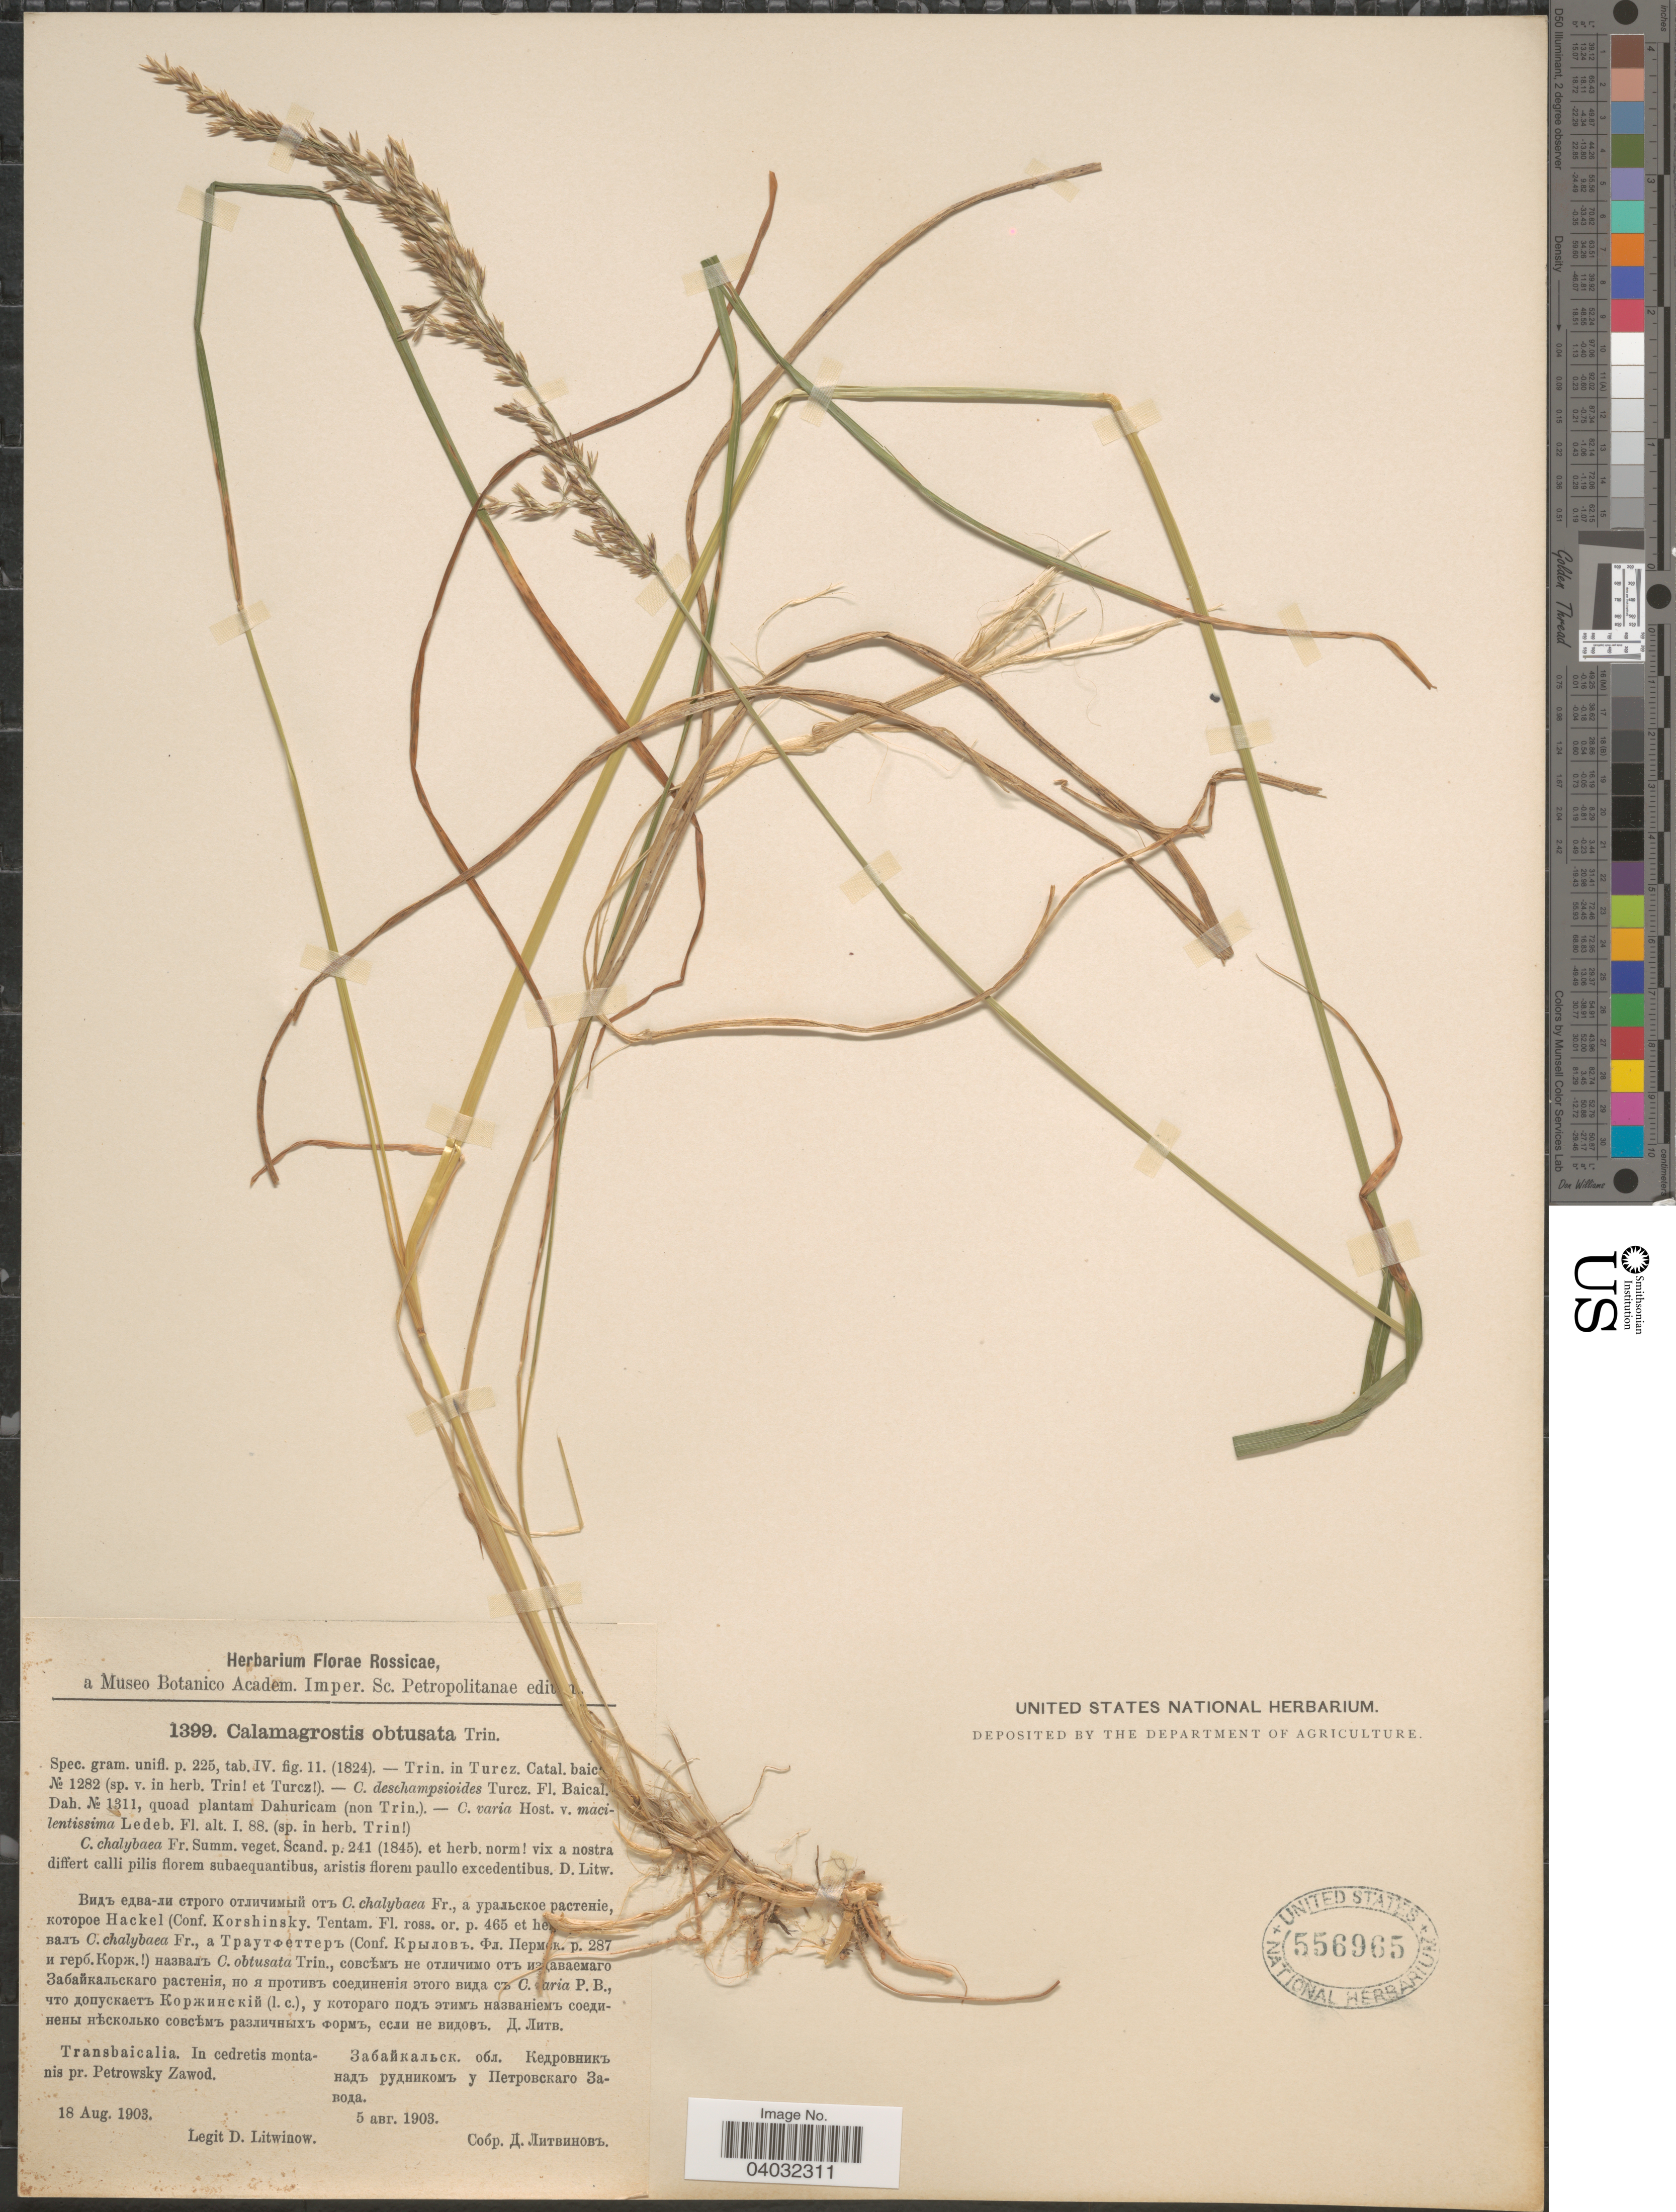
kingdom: Plantae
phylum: Tracheophyta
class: Liliopsida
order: Poales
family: Poaceae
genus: Calamagrostis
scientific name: Calamagrostis obtusata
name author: Trin.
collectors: D. Litwinow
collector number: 1399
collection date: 1903-08-18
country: Russian Federation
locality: Transbaicalia. In cedretis montanis pr. Petrowsky Zawod.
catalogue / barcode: US 556965